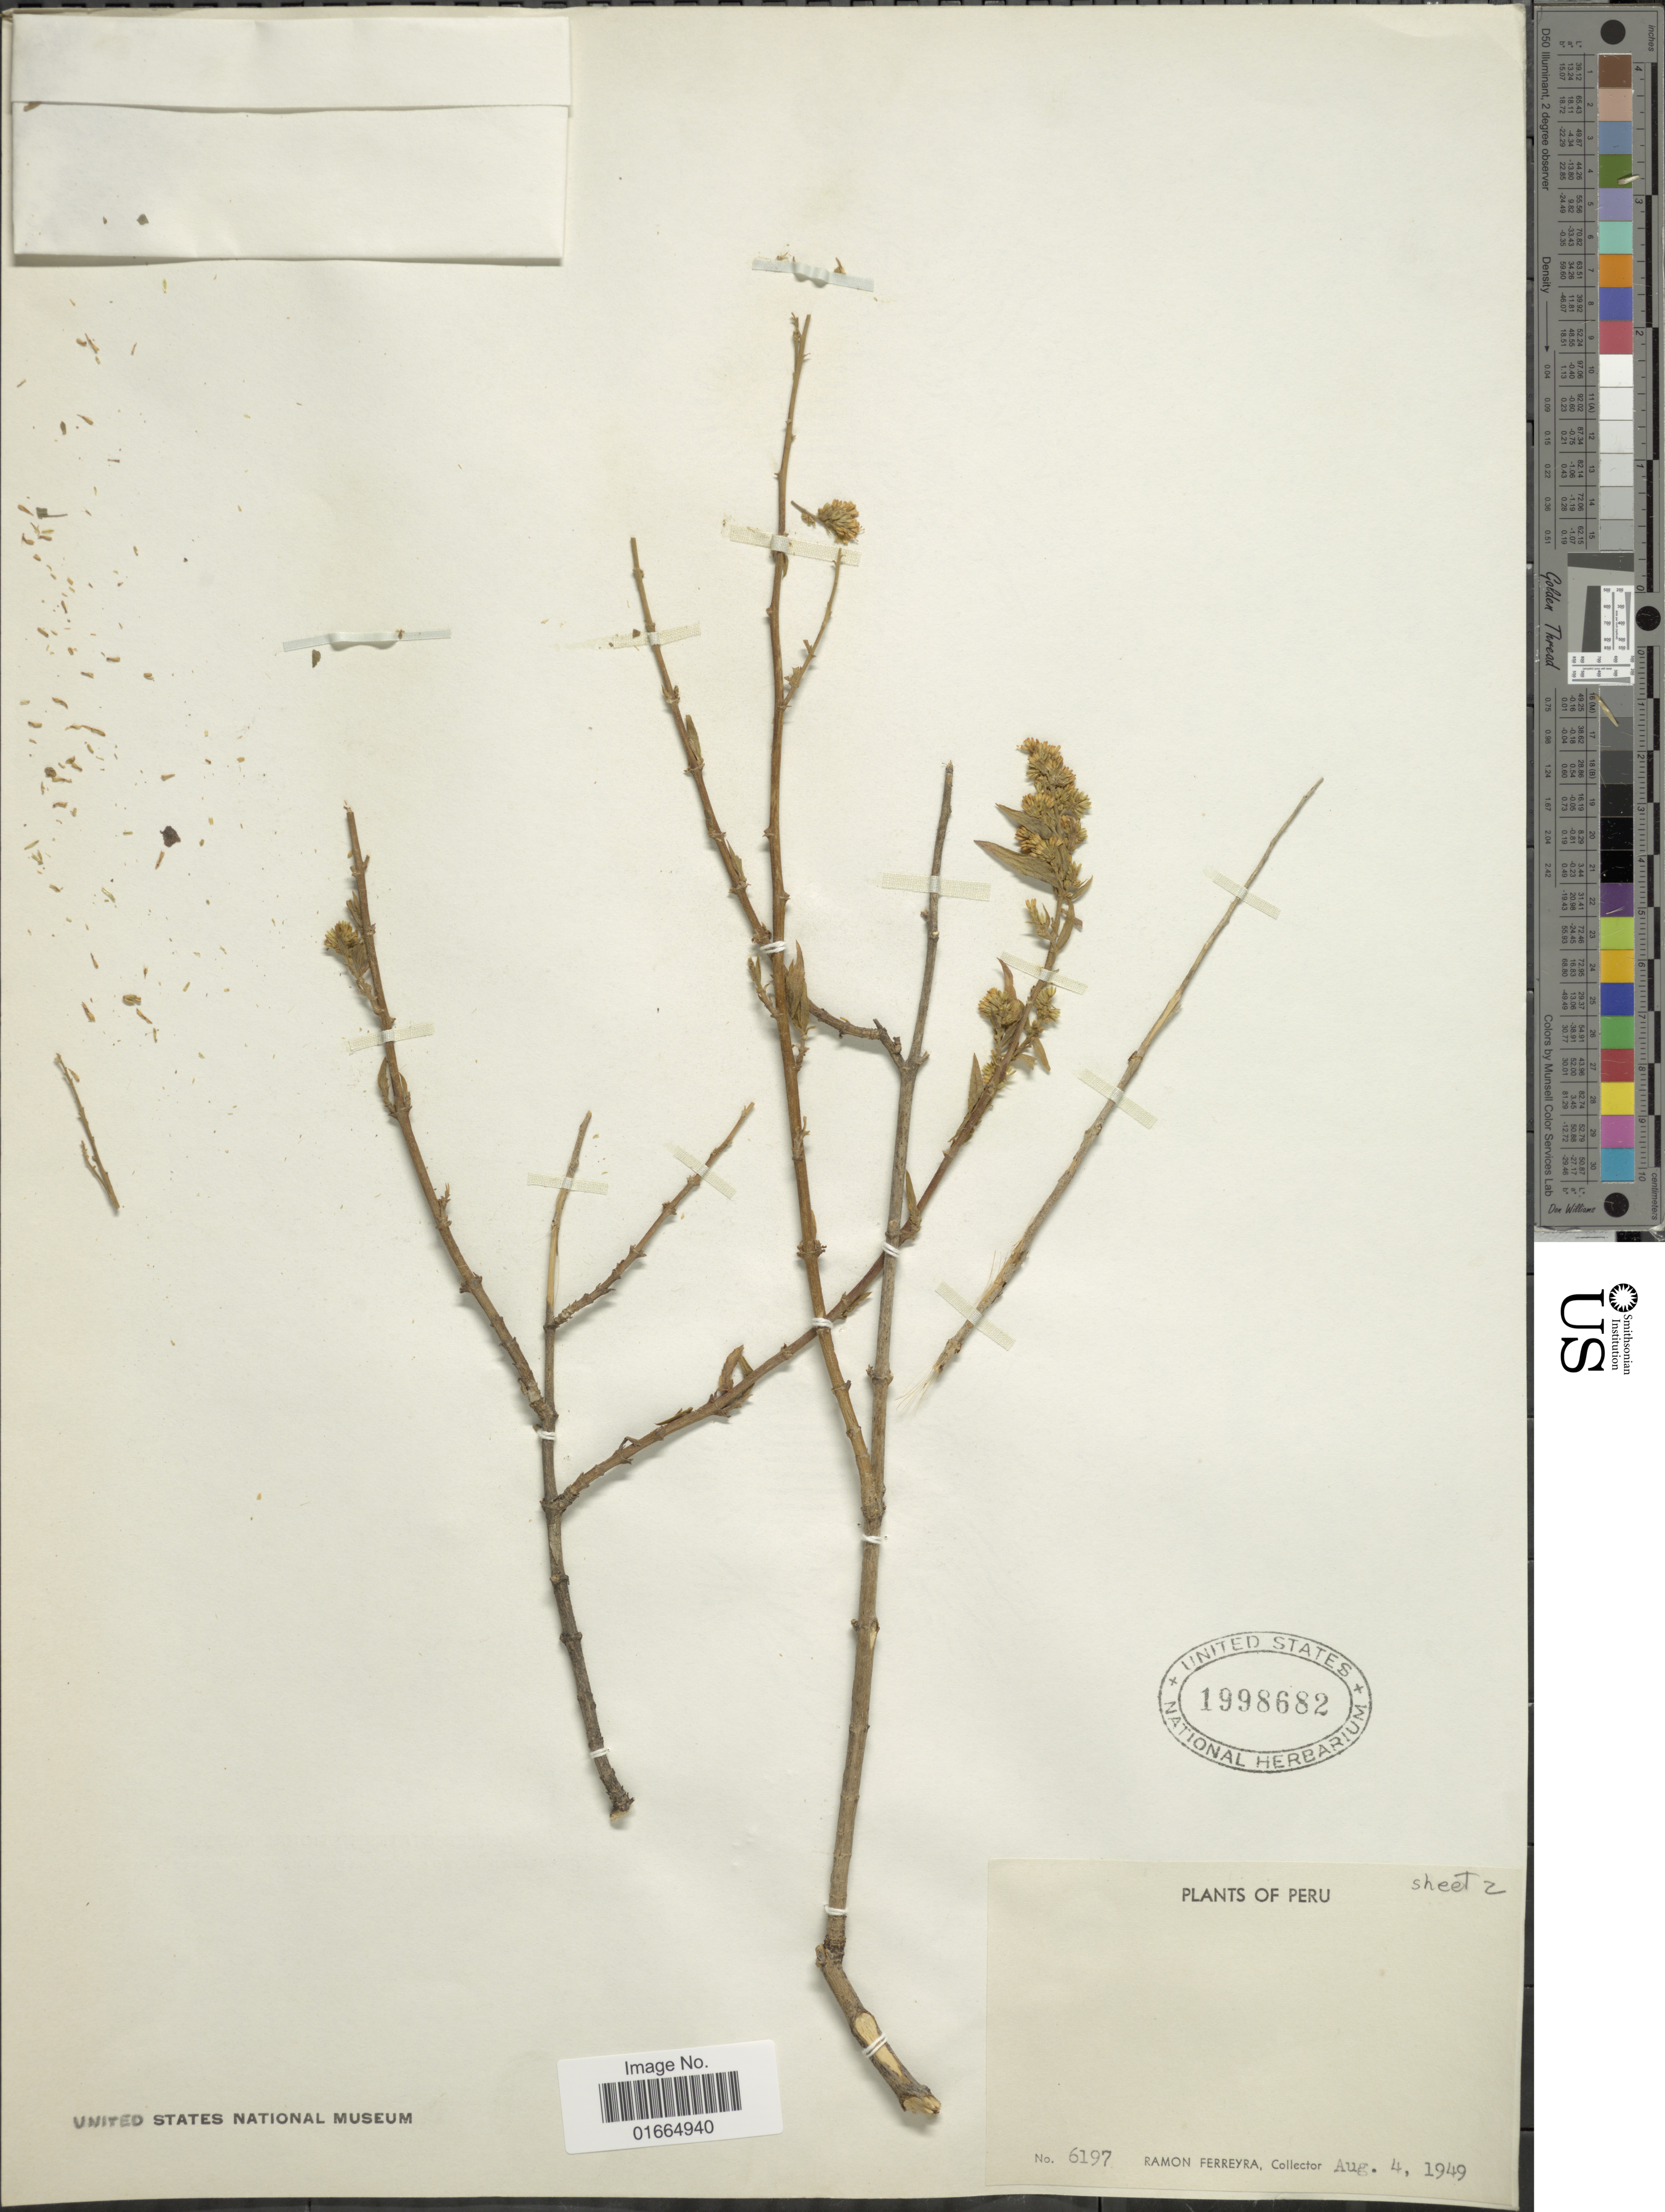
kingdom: Plantae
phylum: Tracheophyta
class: Magnoliopsida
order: Asterales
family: Asteraceae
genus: Ophryosporus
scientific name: Ophryosporus sp.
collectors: R. A. Ferreyra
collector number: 6197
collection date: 1949-08-04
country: Peru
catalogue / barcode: US 1998682